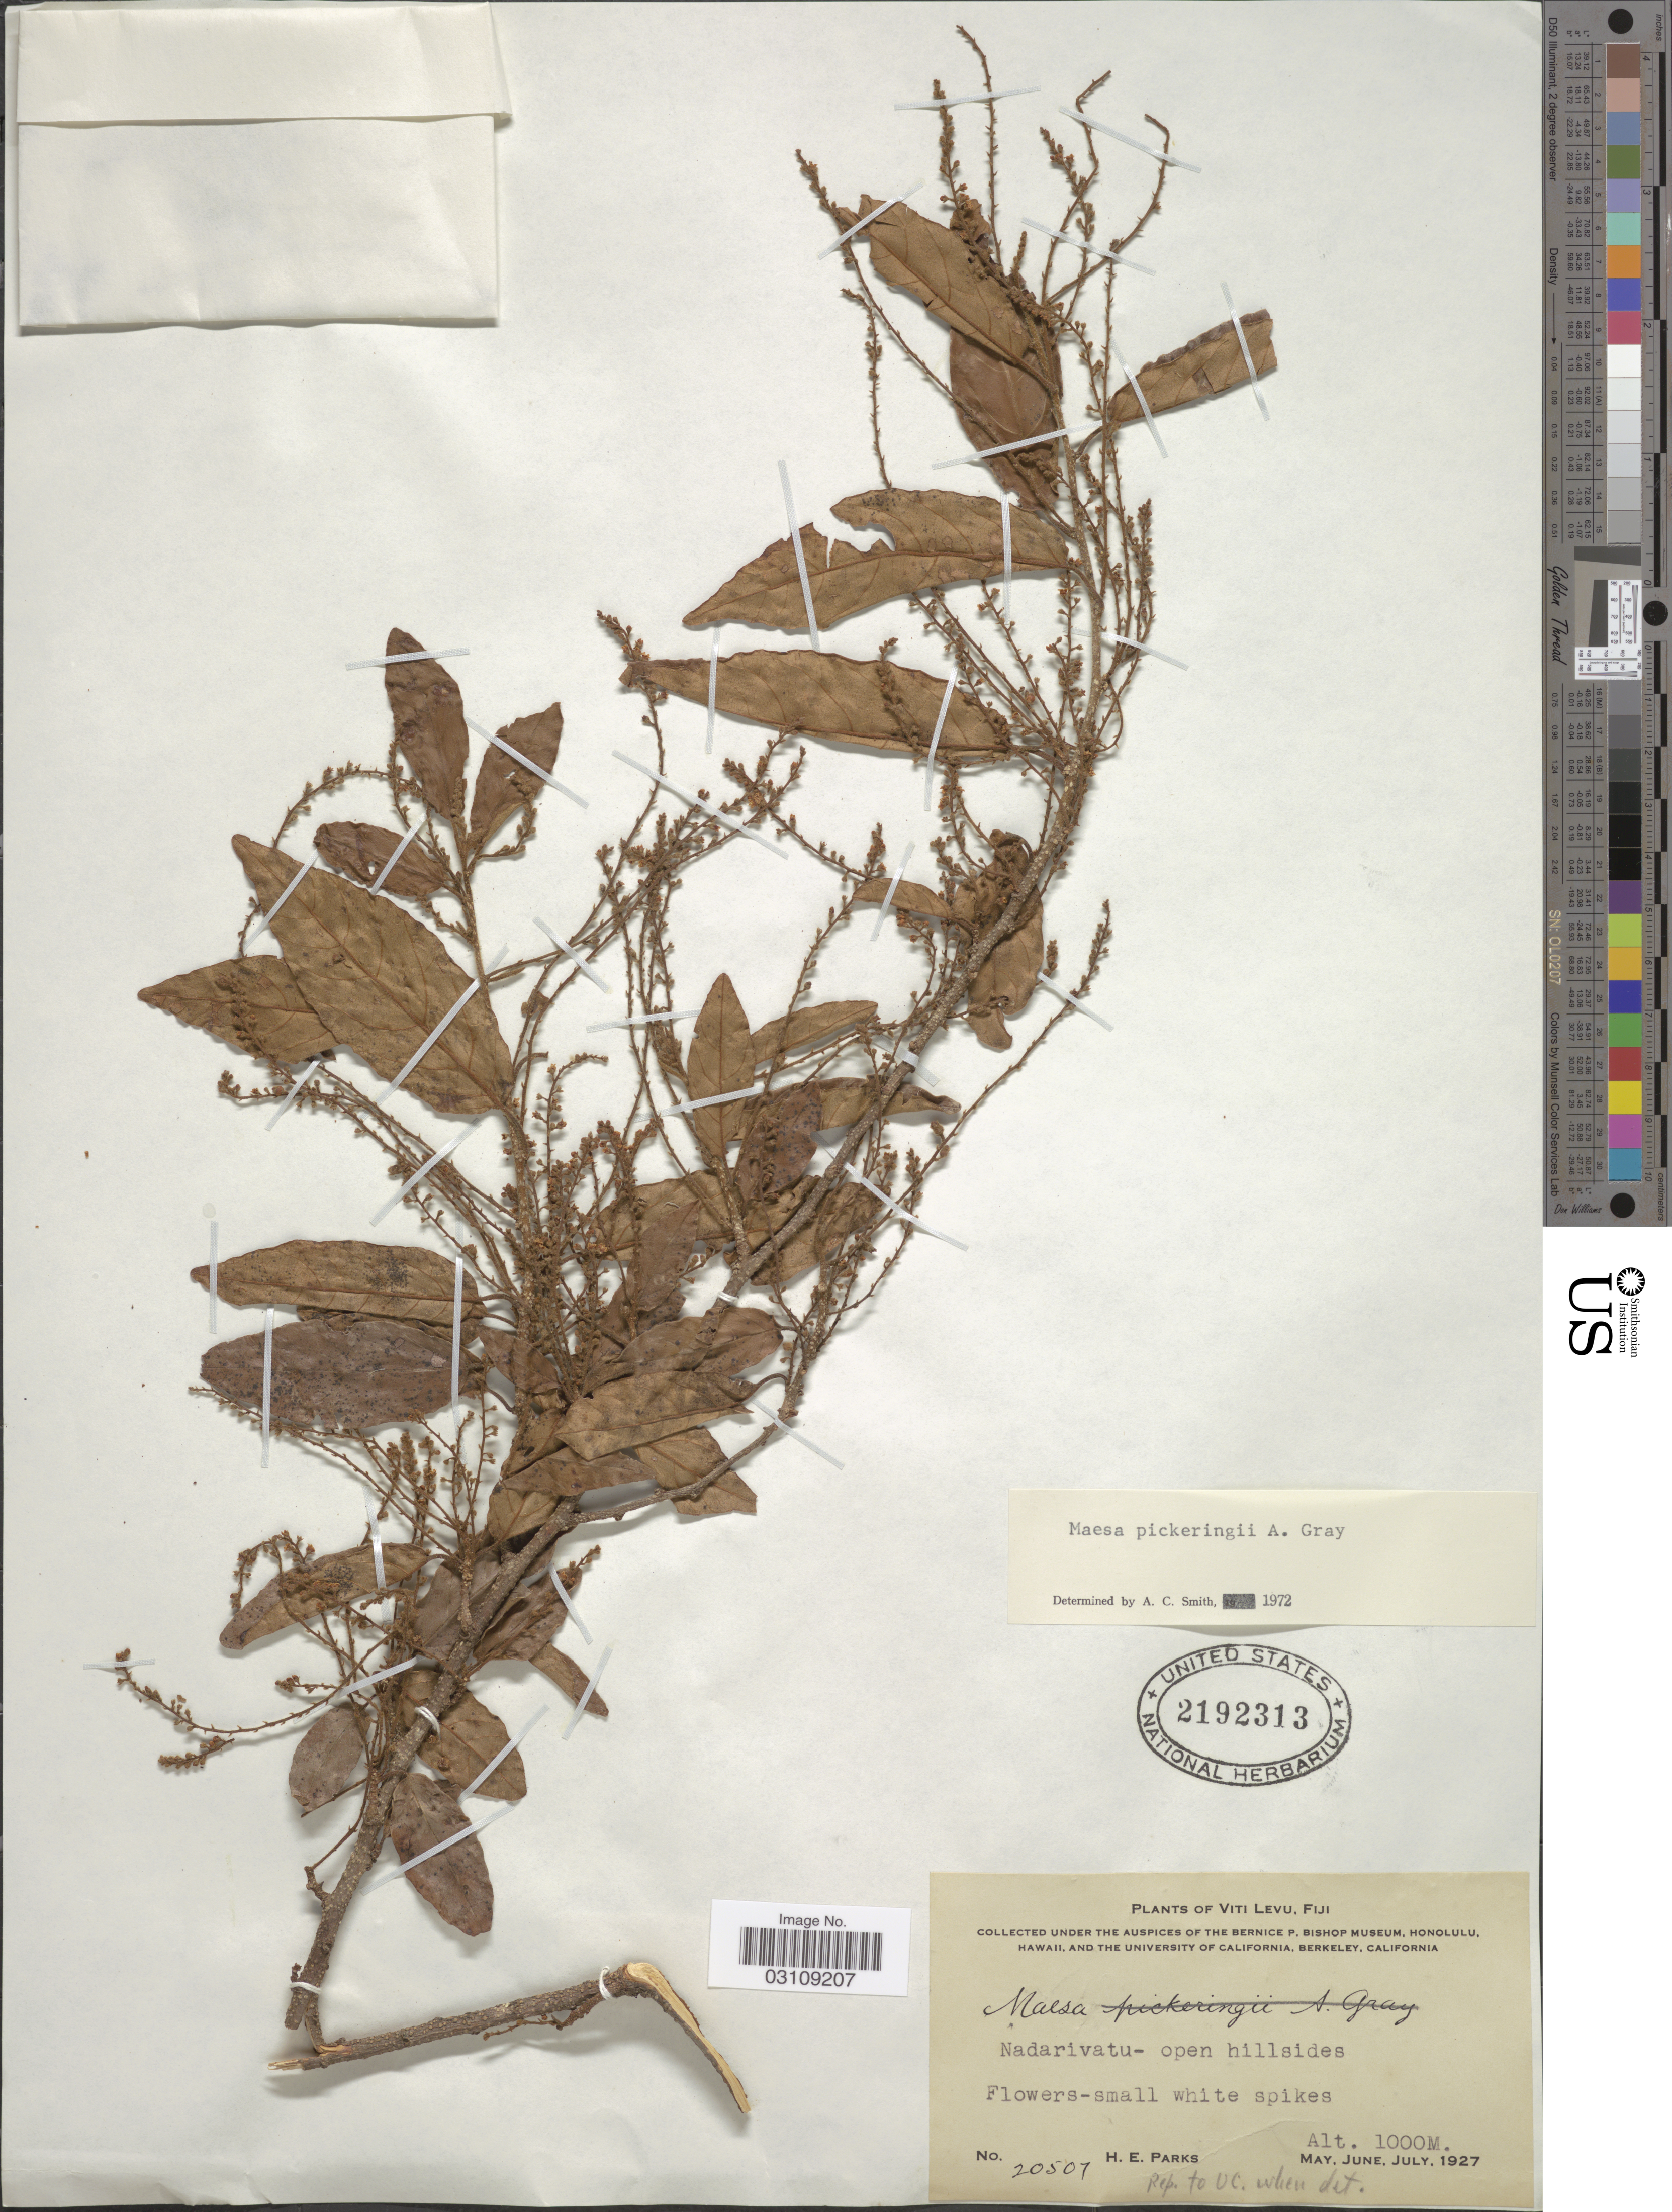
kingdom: Plantae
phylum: Tracheophyta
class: Magnoliopsida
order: Ericales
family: Primulaceae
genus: Maesa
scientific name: Maesa pickeringii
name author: A. Gray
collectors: H. E. Parks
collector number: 20507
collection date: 1927-05/1927-07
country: Fiji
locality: Viti Levu. Nadarivatu - open hillsides.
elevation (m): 1000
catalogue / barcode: US 2192313